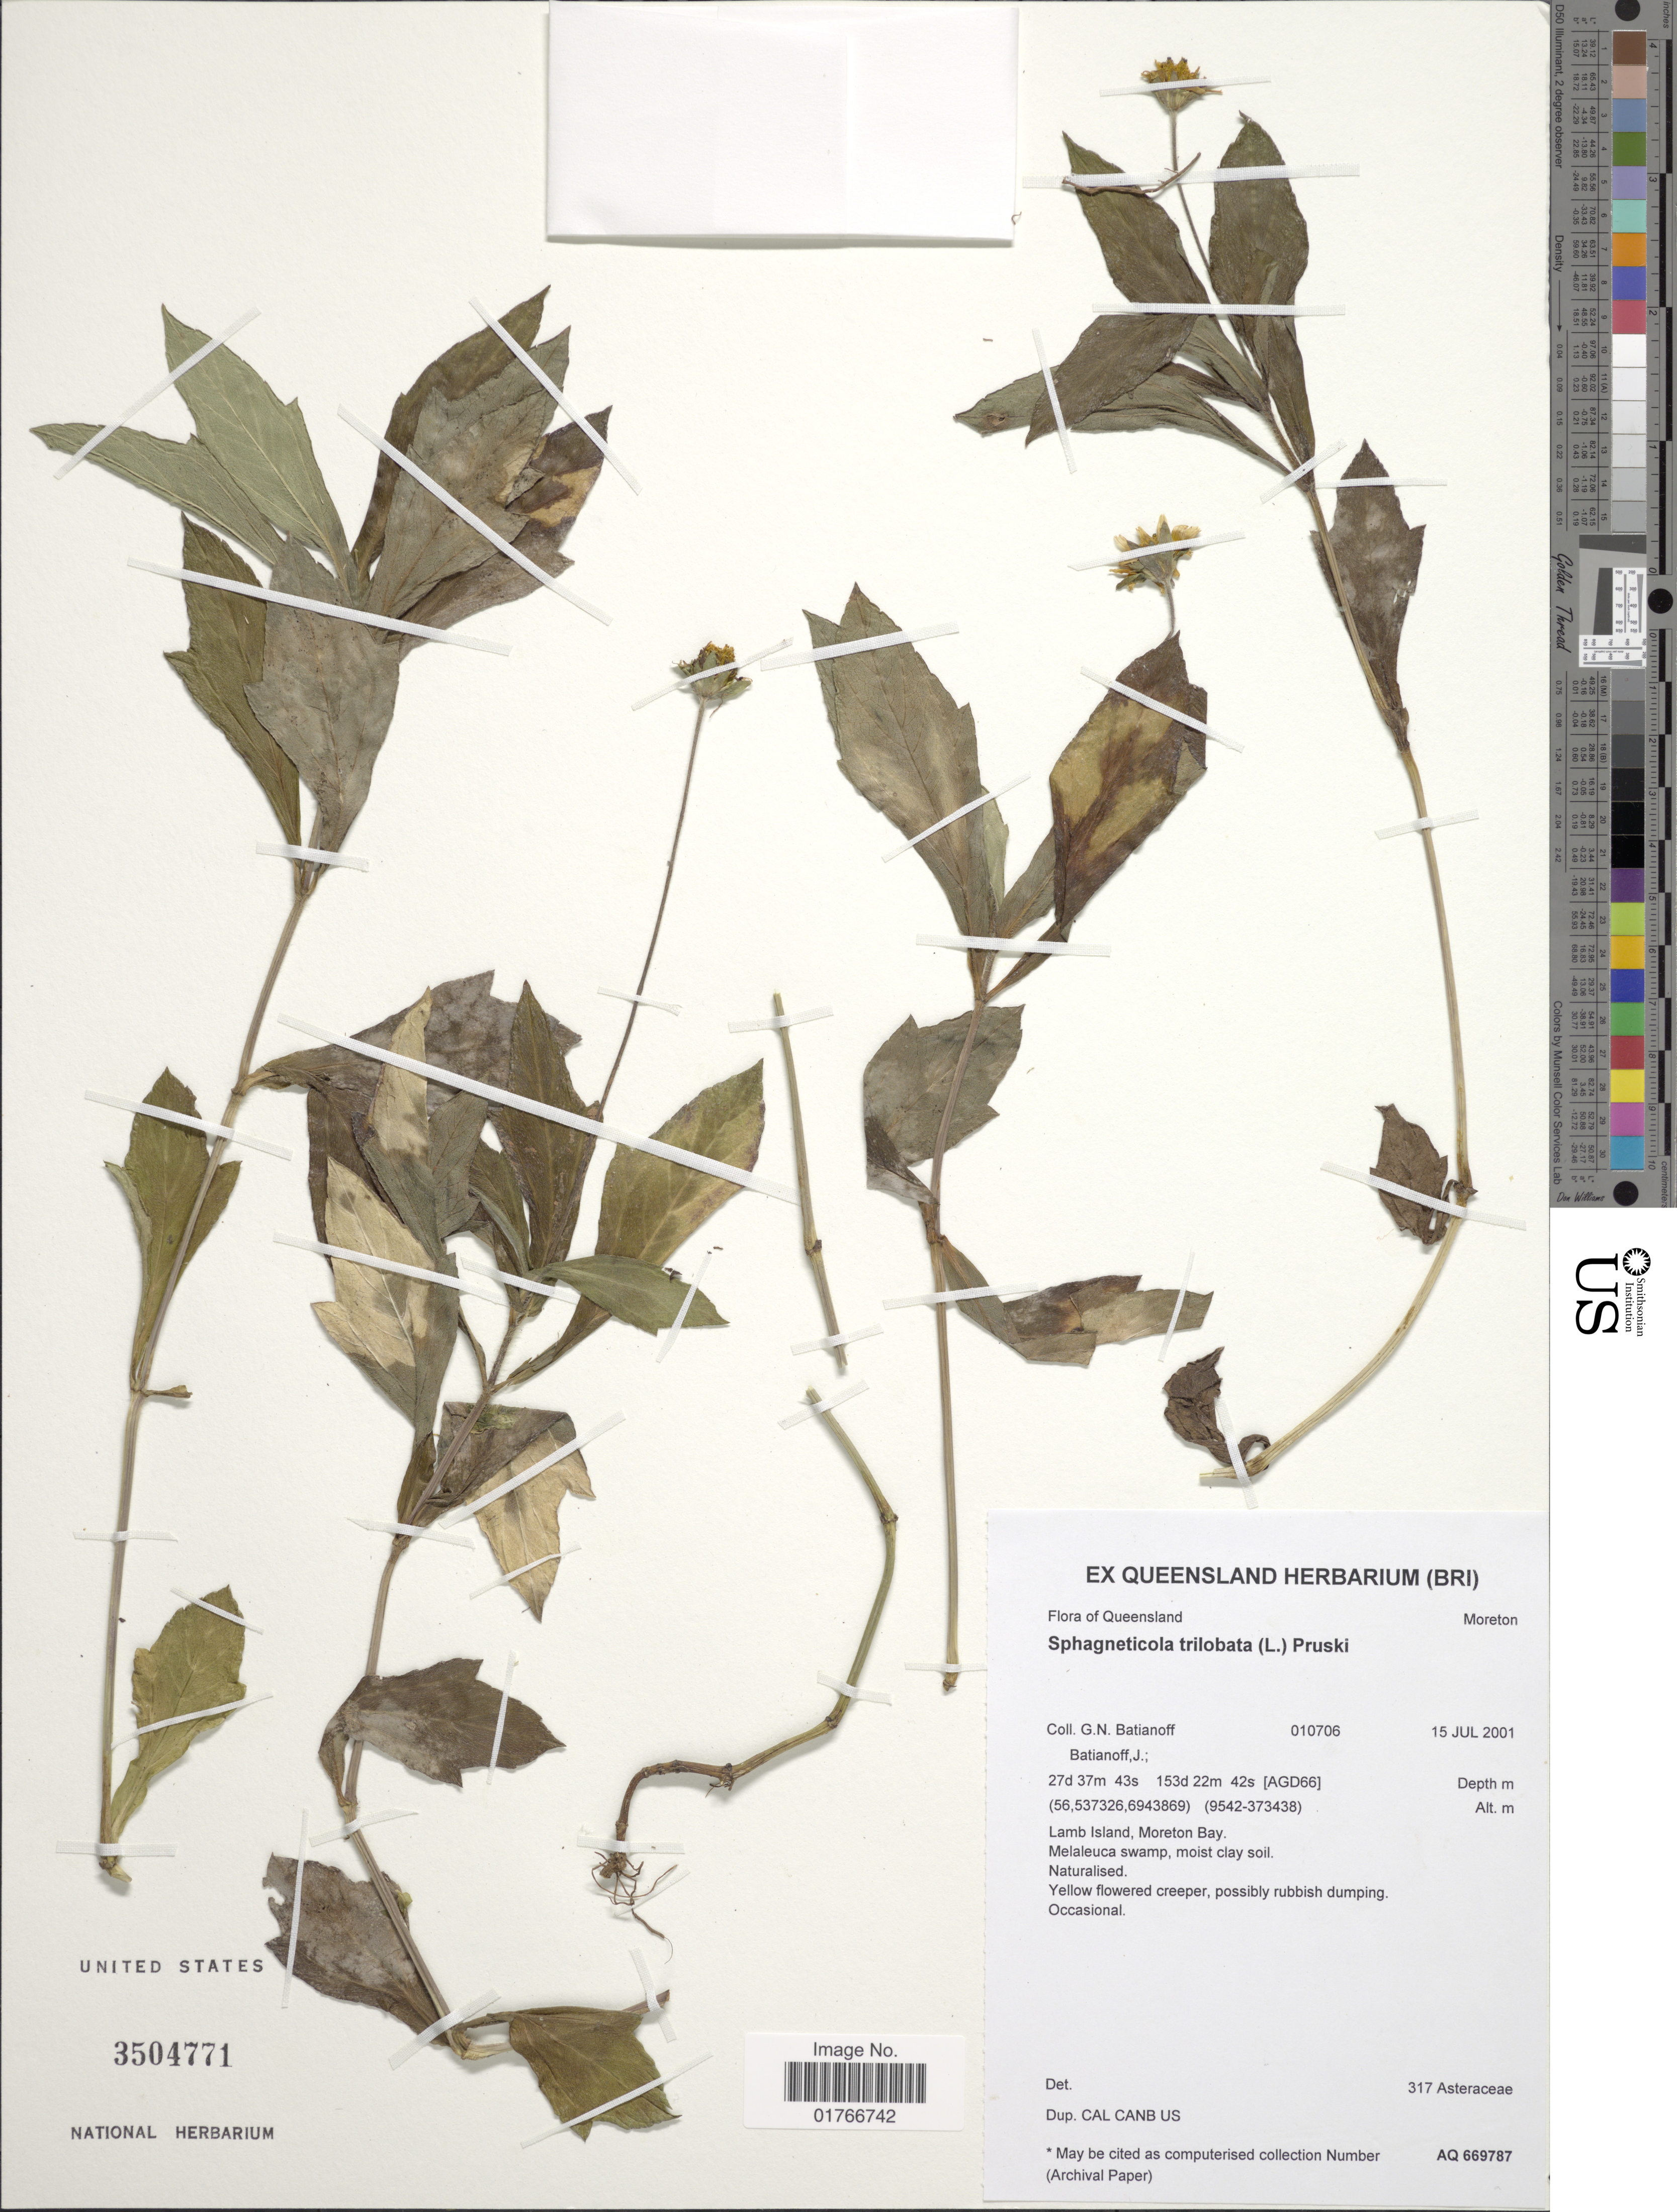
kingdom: Plantae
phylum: Tracheophyta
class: Magnoliopsida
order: Asterales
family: Asteraceae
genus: Sphagneticola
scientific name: Sphagneticola trilobata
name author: (L.) Pruski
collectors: G. Batianoff & J. Batianoff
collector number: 010706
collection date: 2001-07-15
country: Australia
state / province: Queensland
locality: Moreton, Lamb Island, Moreton Bay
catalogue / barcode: US 3504771